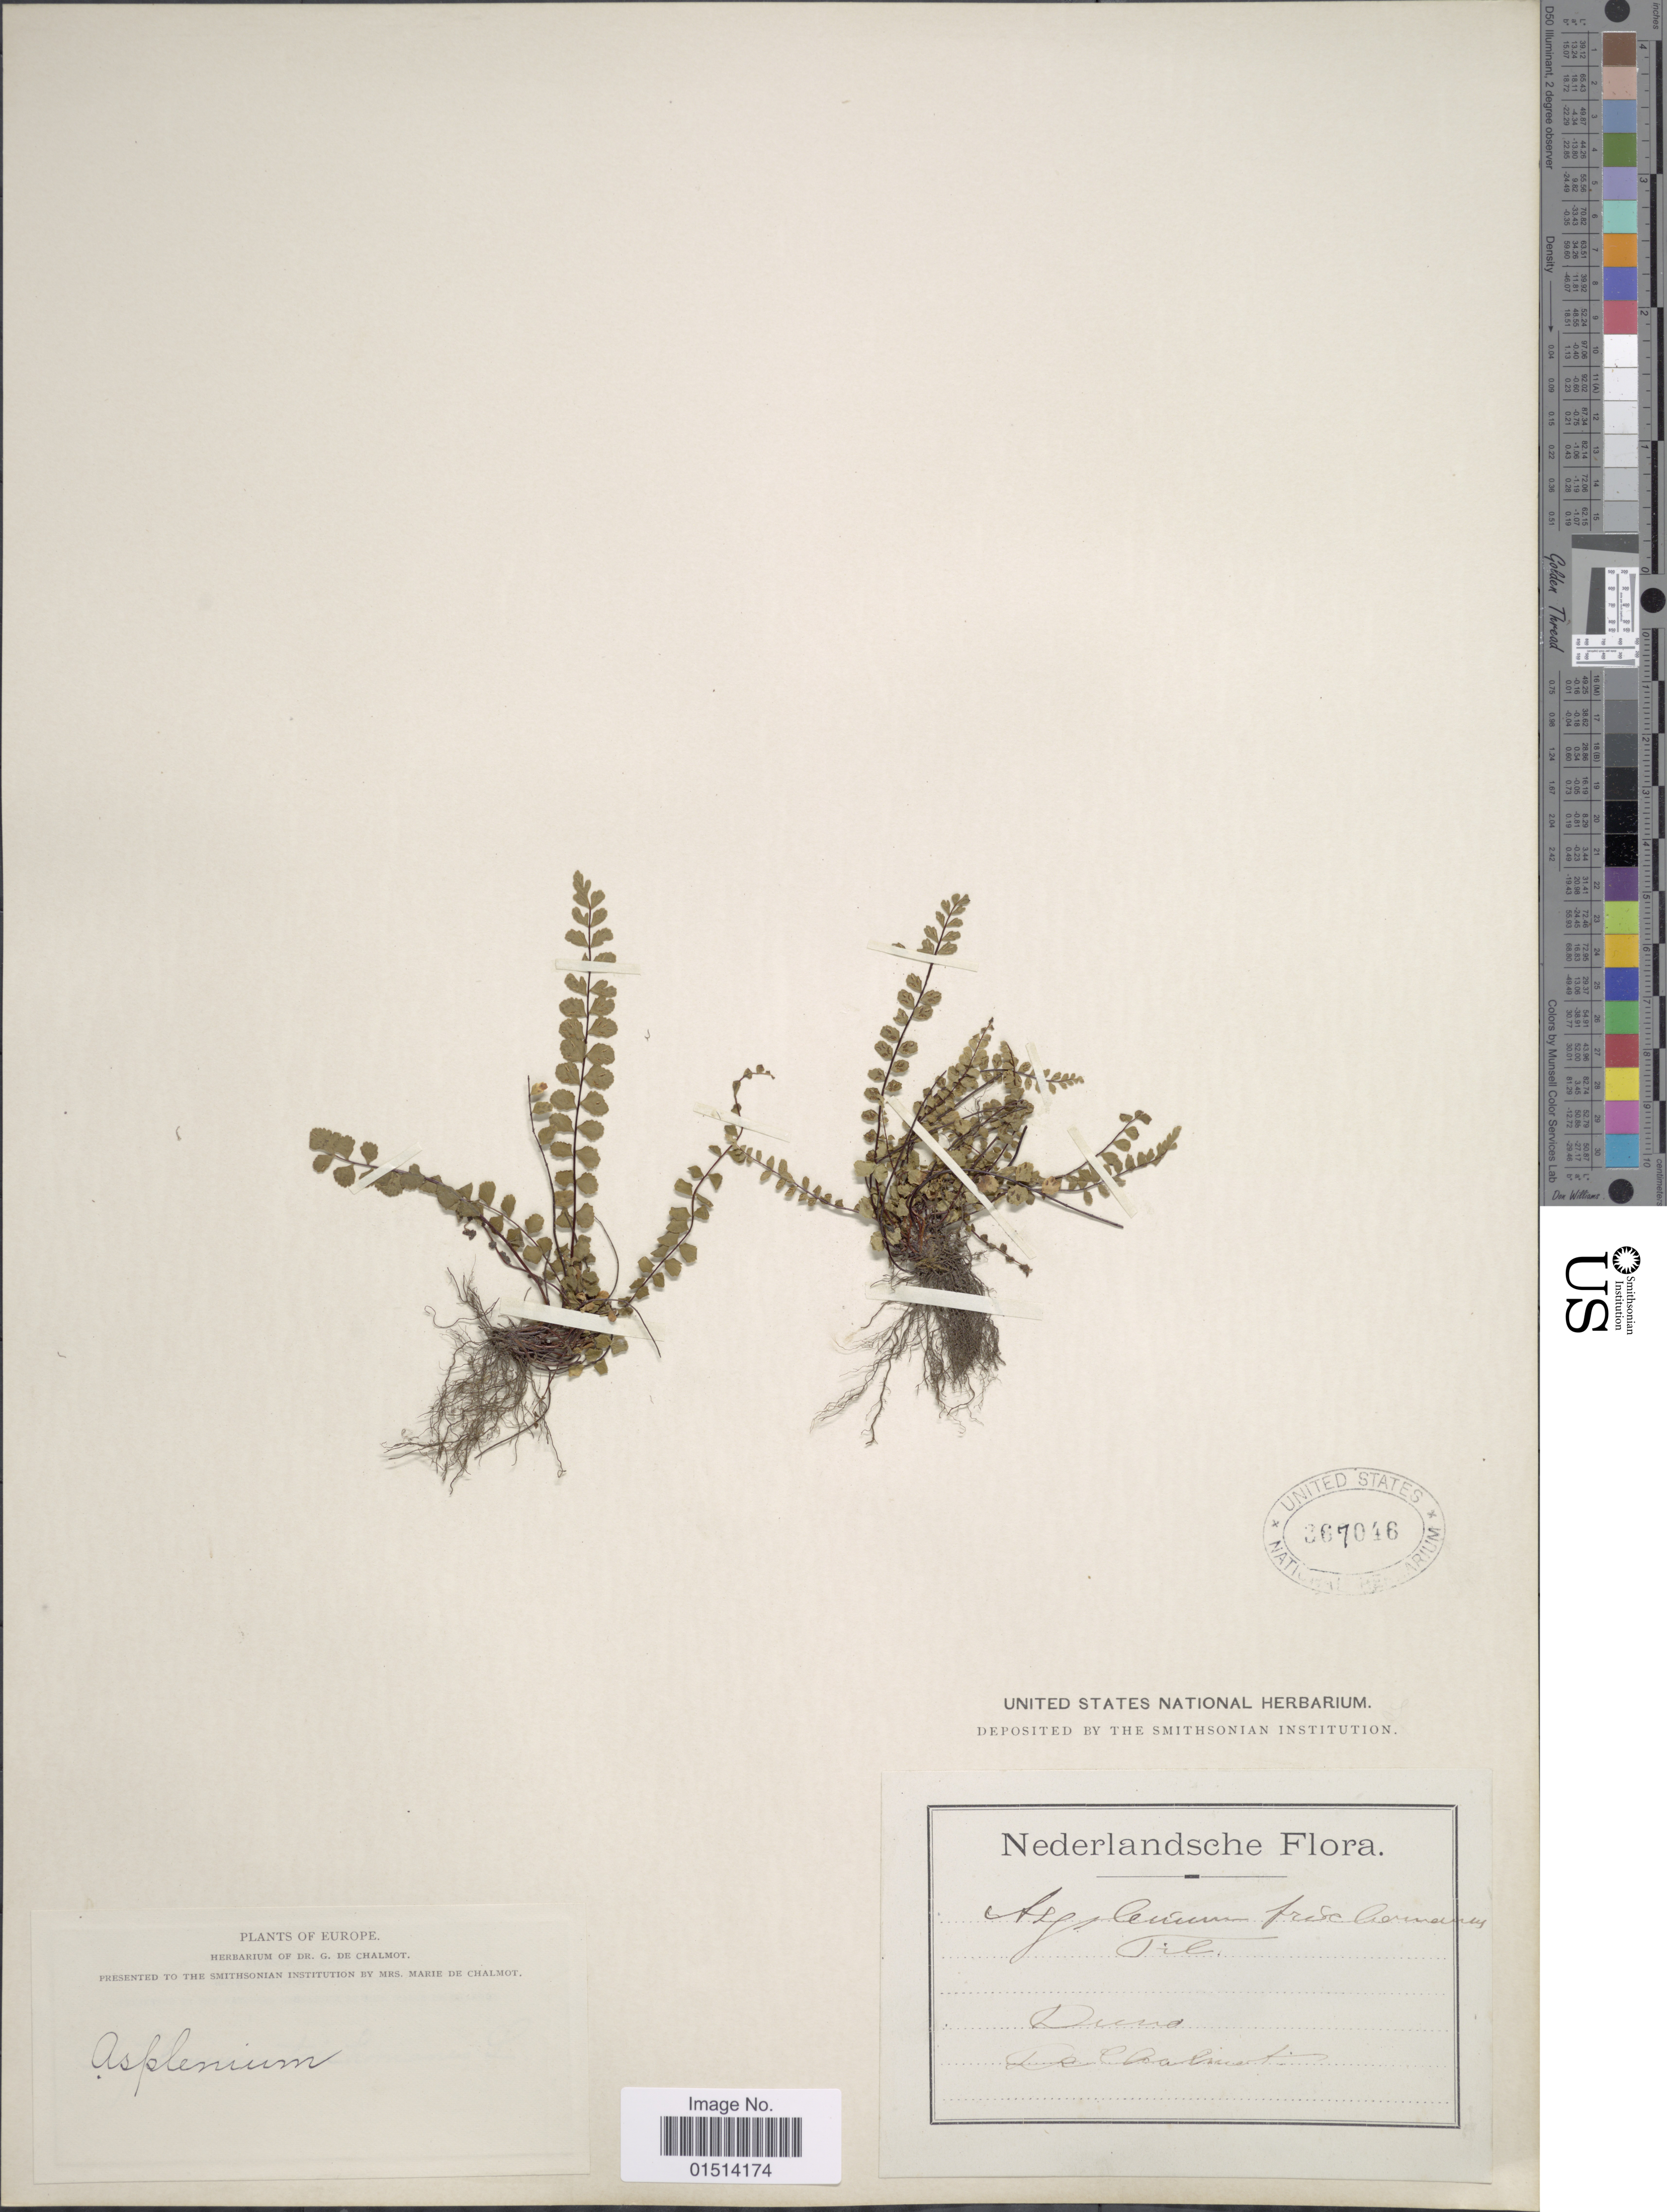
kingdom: Plantae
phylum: Tracheophyta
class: Polypodiopsida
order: Polypodiales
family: Aspleniaceae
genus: Asplenium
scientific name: Asplenium trichomanes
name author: L.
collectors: G. de Chalmot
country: Netherlands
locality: Duno.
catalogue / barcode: US 367046